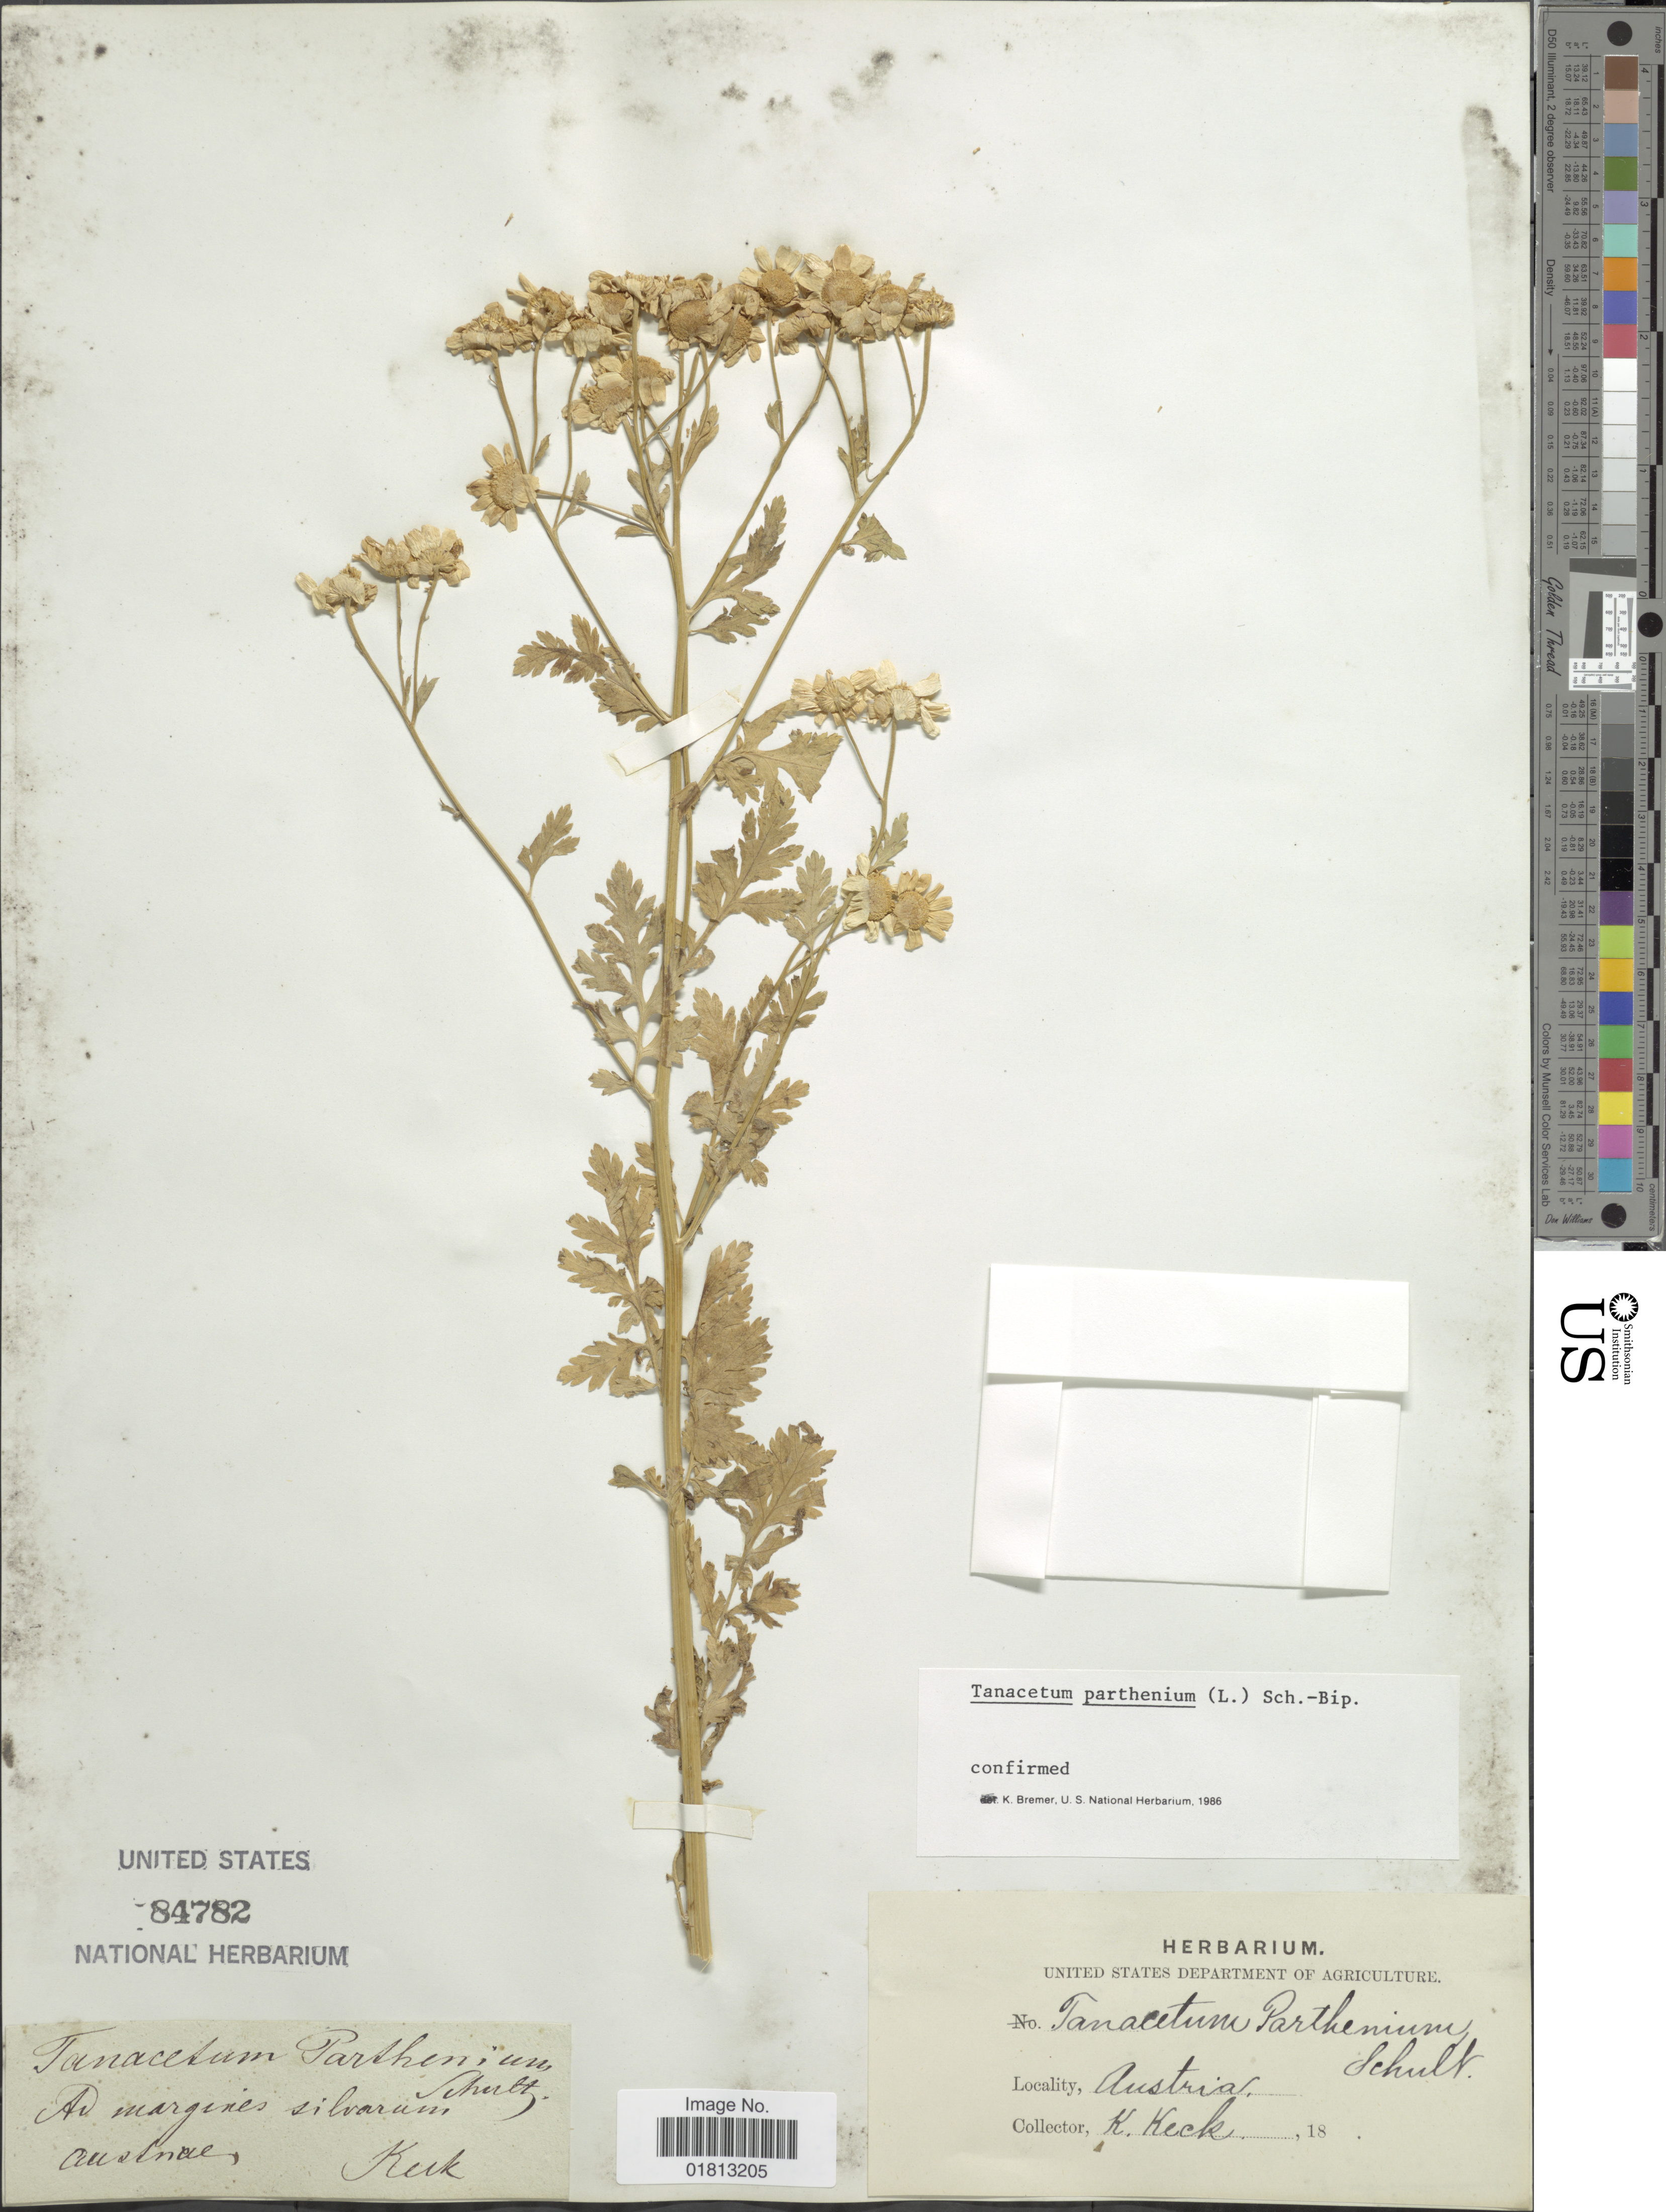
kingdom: Plantae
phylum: Tracheophyta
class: Magnoliopsida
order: Asterales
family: Asteraceae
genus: Tanacetum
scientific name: Tanacetum parthenium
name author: (L.) Sch. Bip.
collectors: K. Keck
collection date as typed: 18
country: Austria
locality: Margines silvarum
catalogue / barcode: US 84782